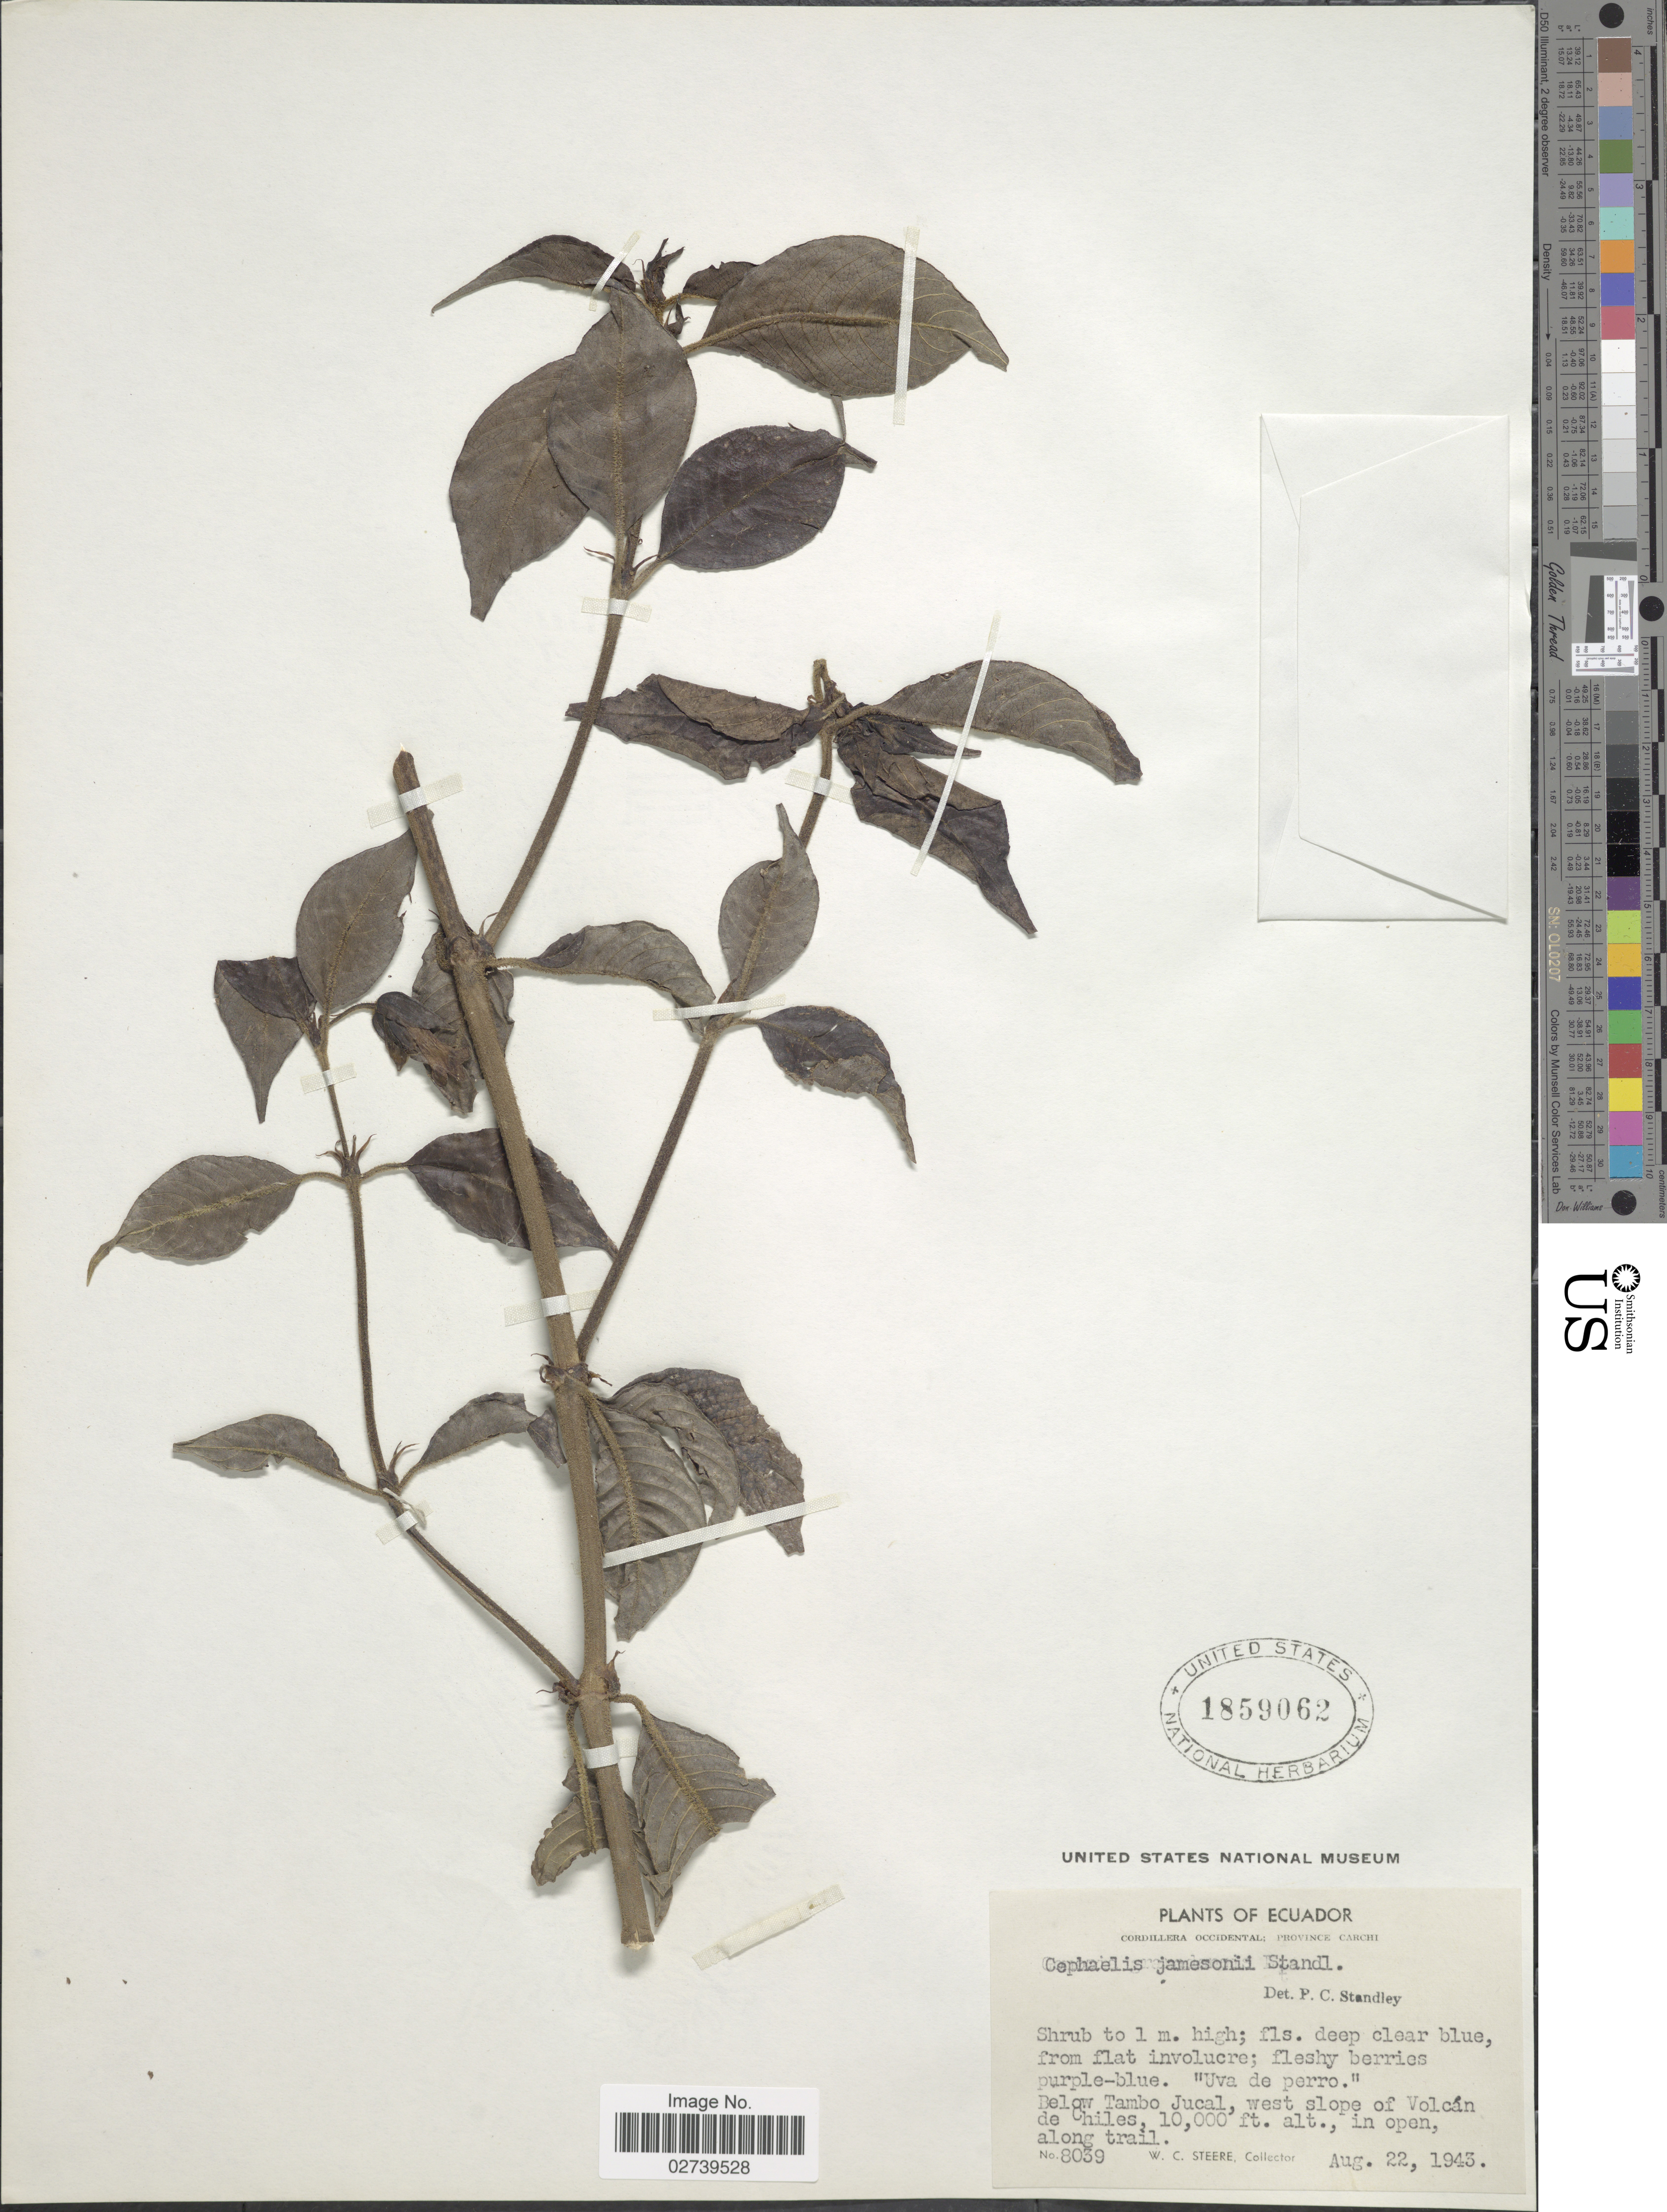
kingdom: Plantae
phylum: Tracheophyta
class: Magnoliopsida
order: Gentianales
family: Rubiaceae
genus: Palicourea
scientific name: Palicourea fuchsioides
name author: C.M. Taylor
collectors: W. C. Steere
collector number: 8039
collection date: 1943-08-22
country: Ecuador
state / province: Carchi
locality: Cordillera Occidental, below Tambo Jucal, west slope of Volcan de Chiles, in open, along trail.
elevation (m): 3048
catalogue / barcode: US 1859062